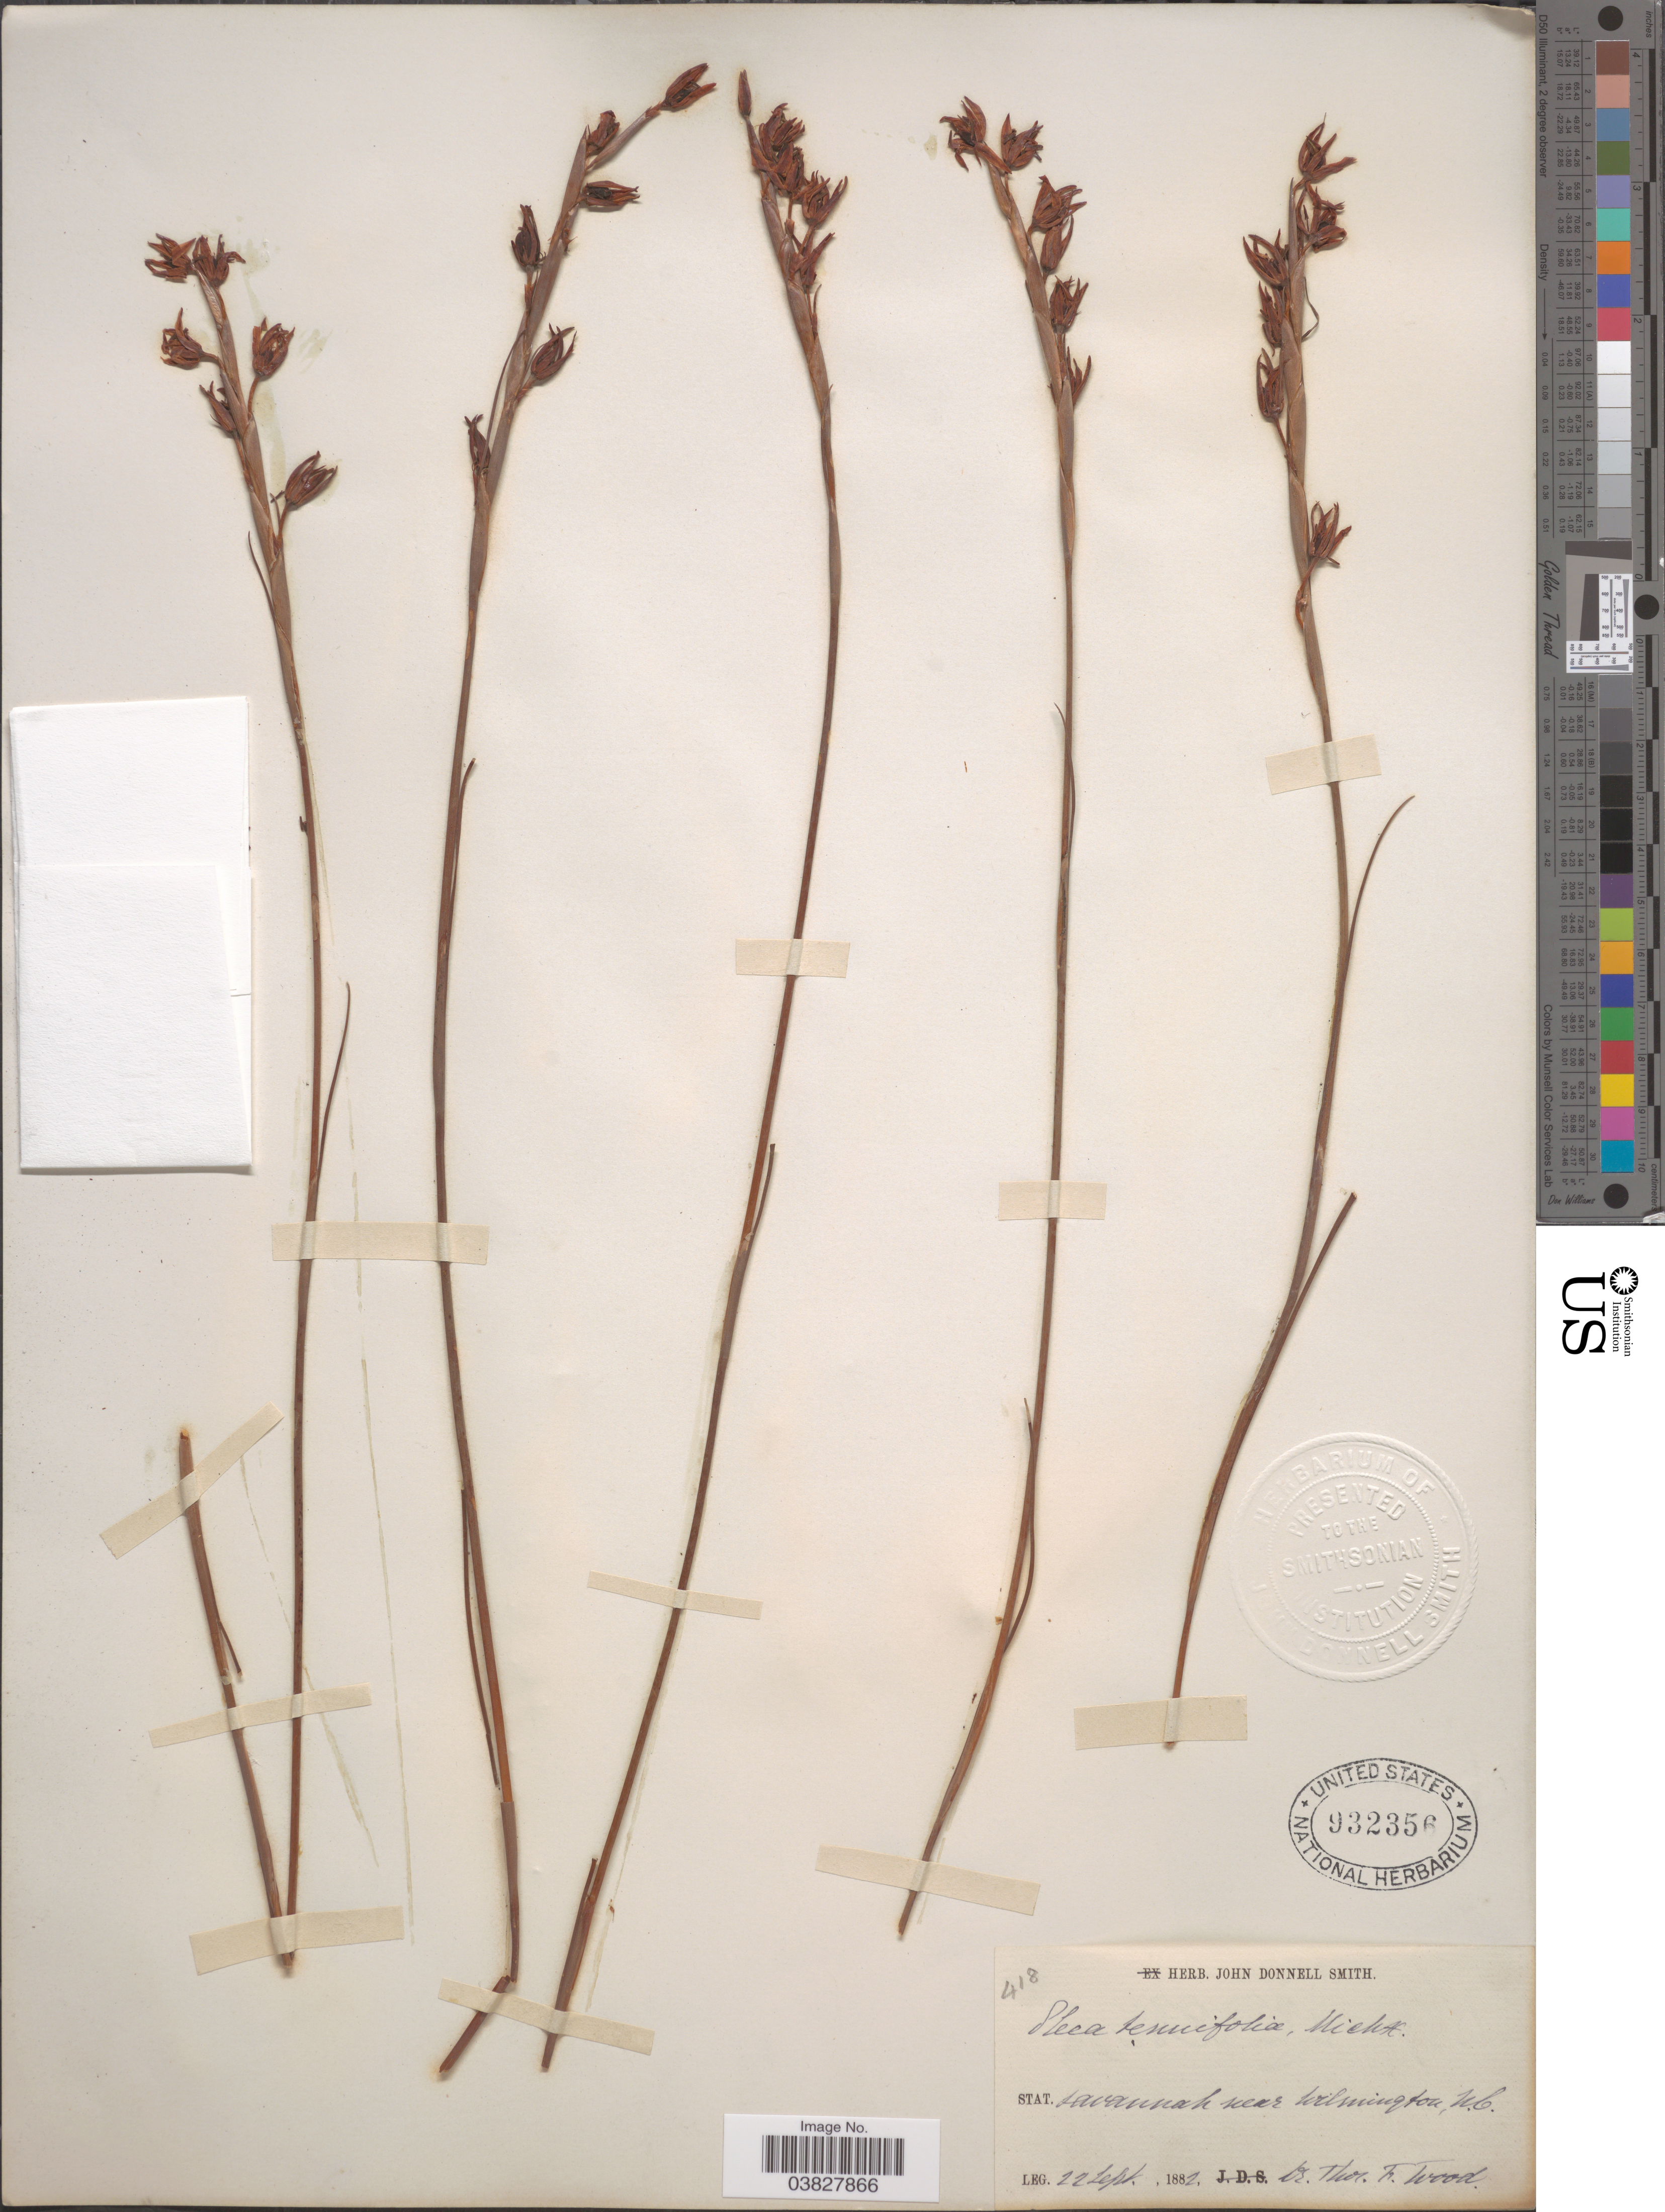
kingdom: Plantae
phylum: Tracheophyta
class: Liliopsida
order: Alismatales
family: Tofieldiaceae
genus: Pleea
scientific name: Pleea tenuifolia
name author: Michx.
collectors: T. F. Wood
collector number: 418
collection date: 1882-09-22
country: United States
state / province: North Carolina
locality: Stat. Savannah near Wilmington.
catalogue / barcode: US 932356